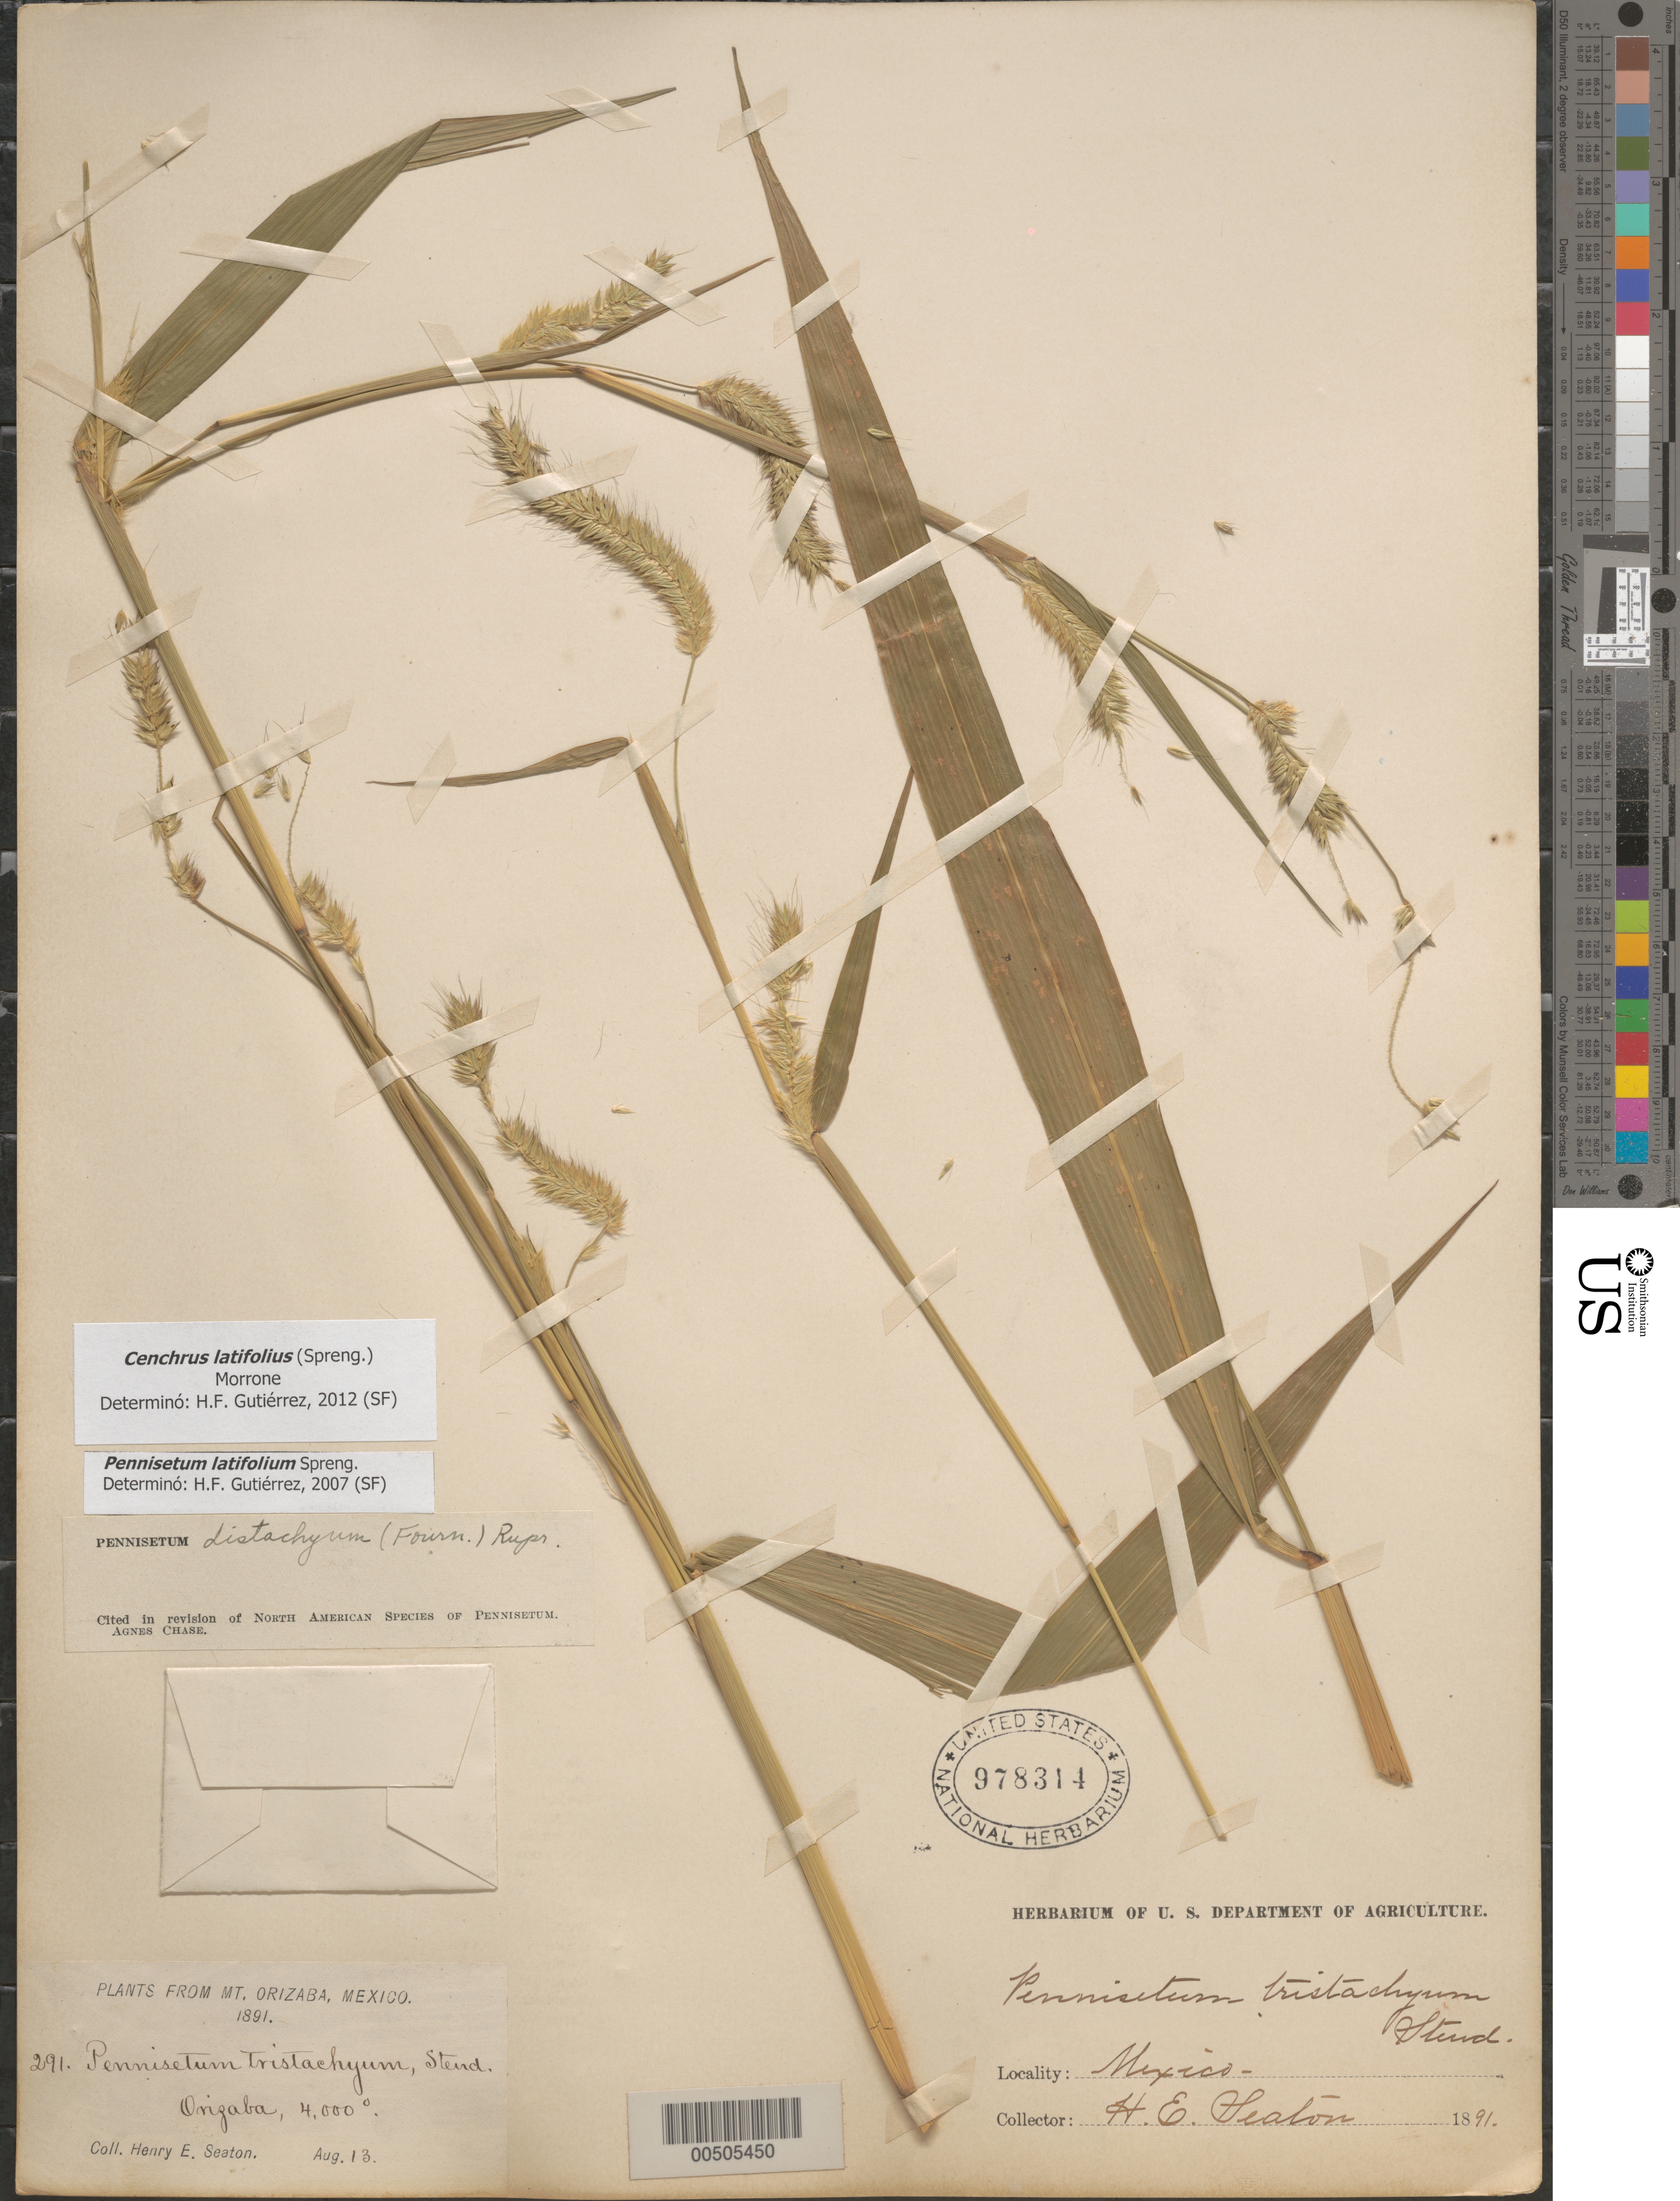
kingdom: Plantae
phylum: Tracheophyta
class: Liliopsida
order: Poales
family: Poaceae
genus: Cenchrus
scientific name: Cenchrus latifolius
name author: (Spreng.) Morrone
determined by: Gutiérrez, H. F.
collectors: H. E. Seaton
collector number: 291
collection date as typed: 13 Aug 1891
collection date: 1891-08-13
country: Mexico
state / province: Veracruz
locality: Mt. Orizaba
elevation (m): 1219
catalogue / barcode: US 978314